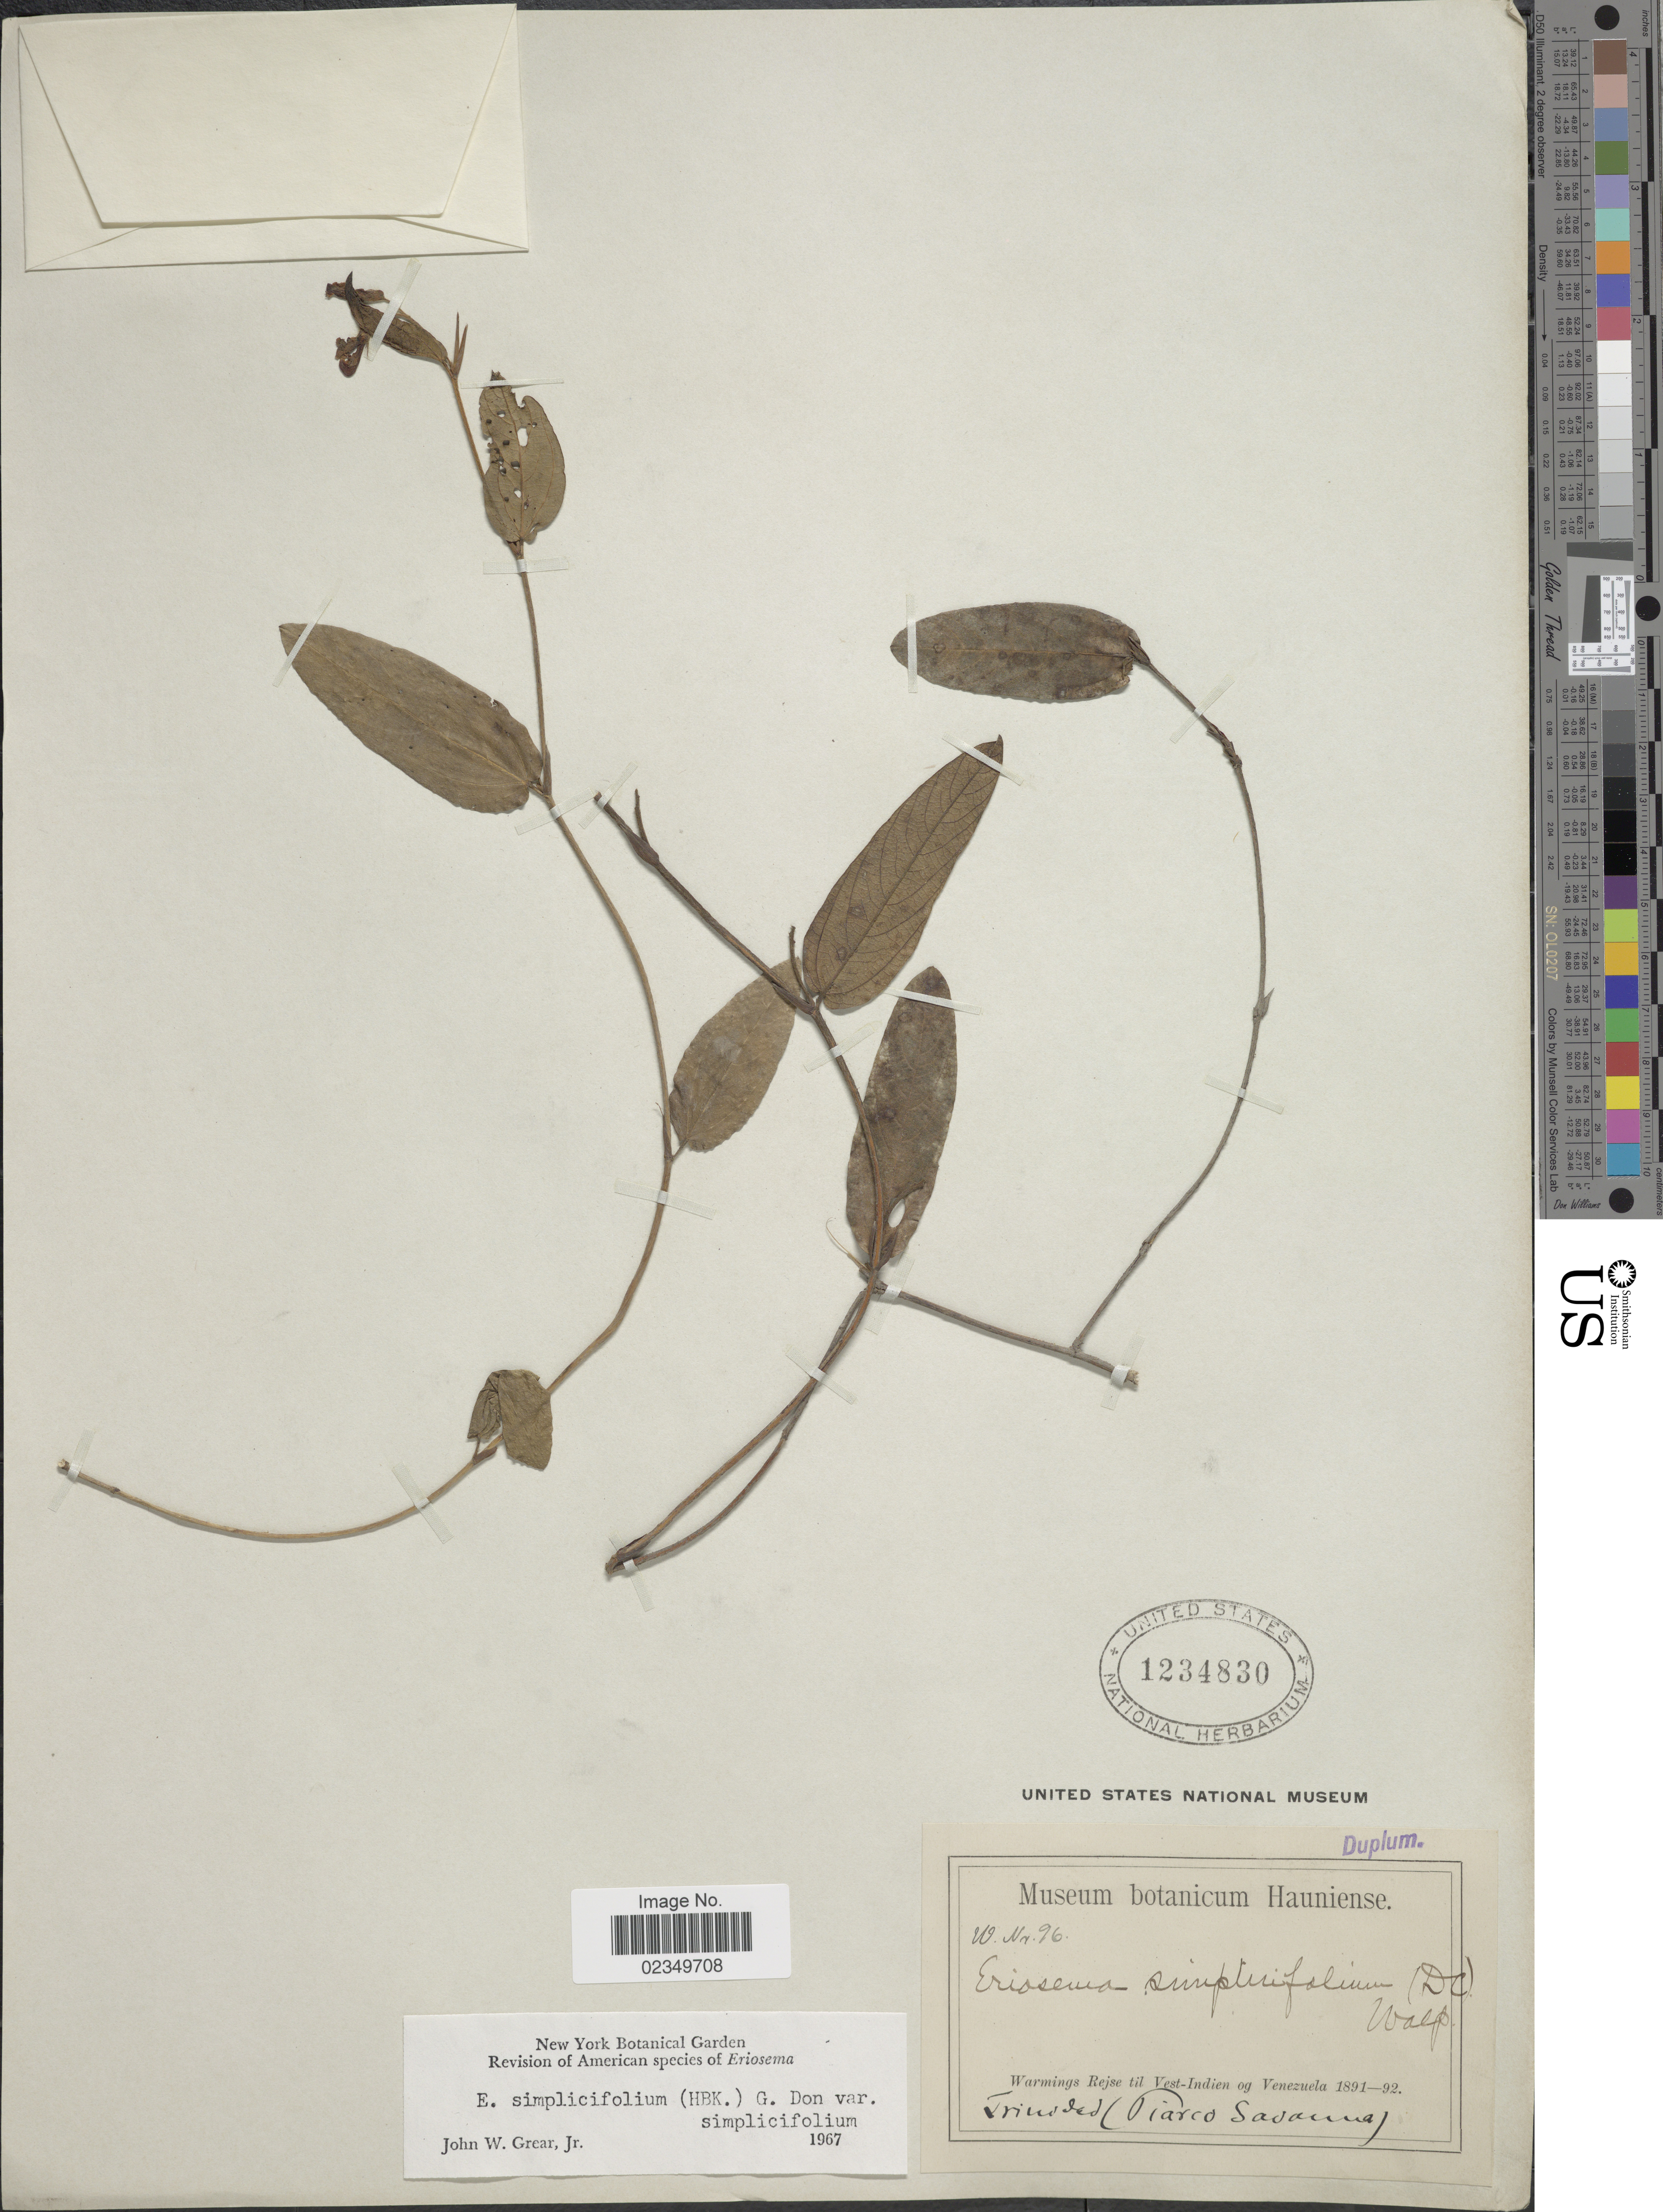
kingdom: Plantae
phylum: Tracheophyta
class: Magnoliopsida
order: Fabales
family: Fabaceae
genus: Eriosema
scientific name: Eriosema simplicifolium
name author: (Kunth) G. Don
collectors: -. Warmings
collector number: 96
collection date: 1891/1892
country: Trinidad and Tobago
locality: Vest-Indien og Venezuela, Trinidad (Piarco Savanna)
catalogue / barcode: US 1234830